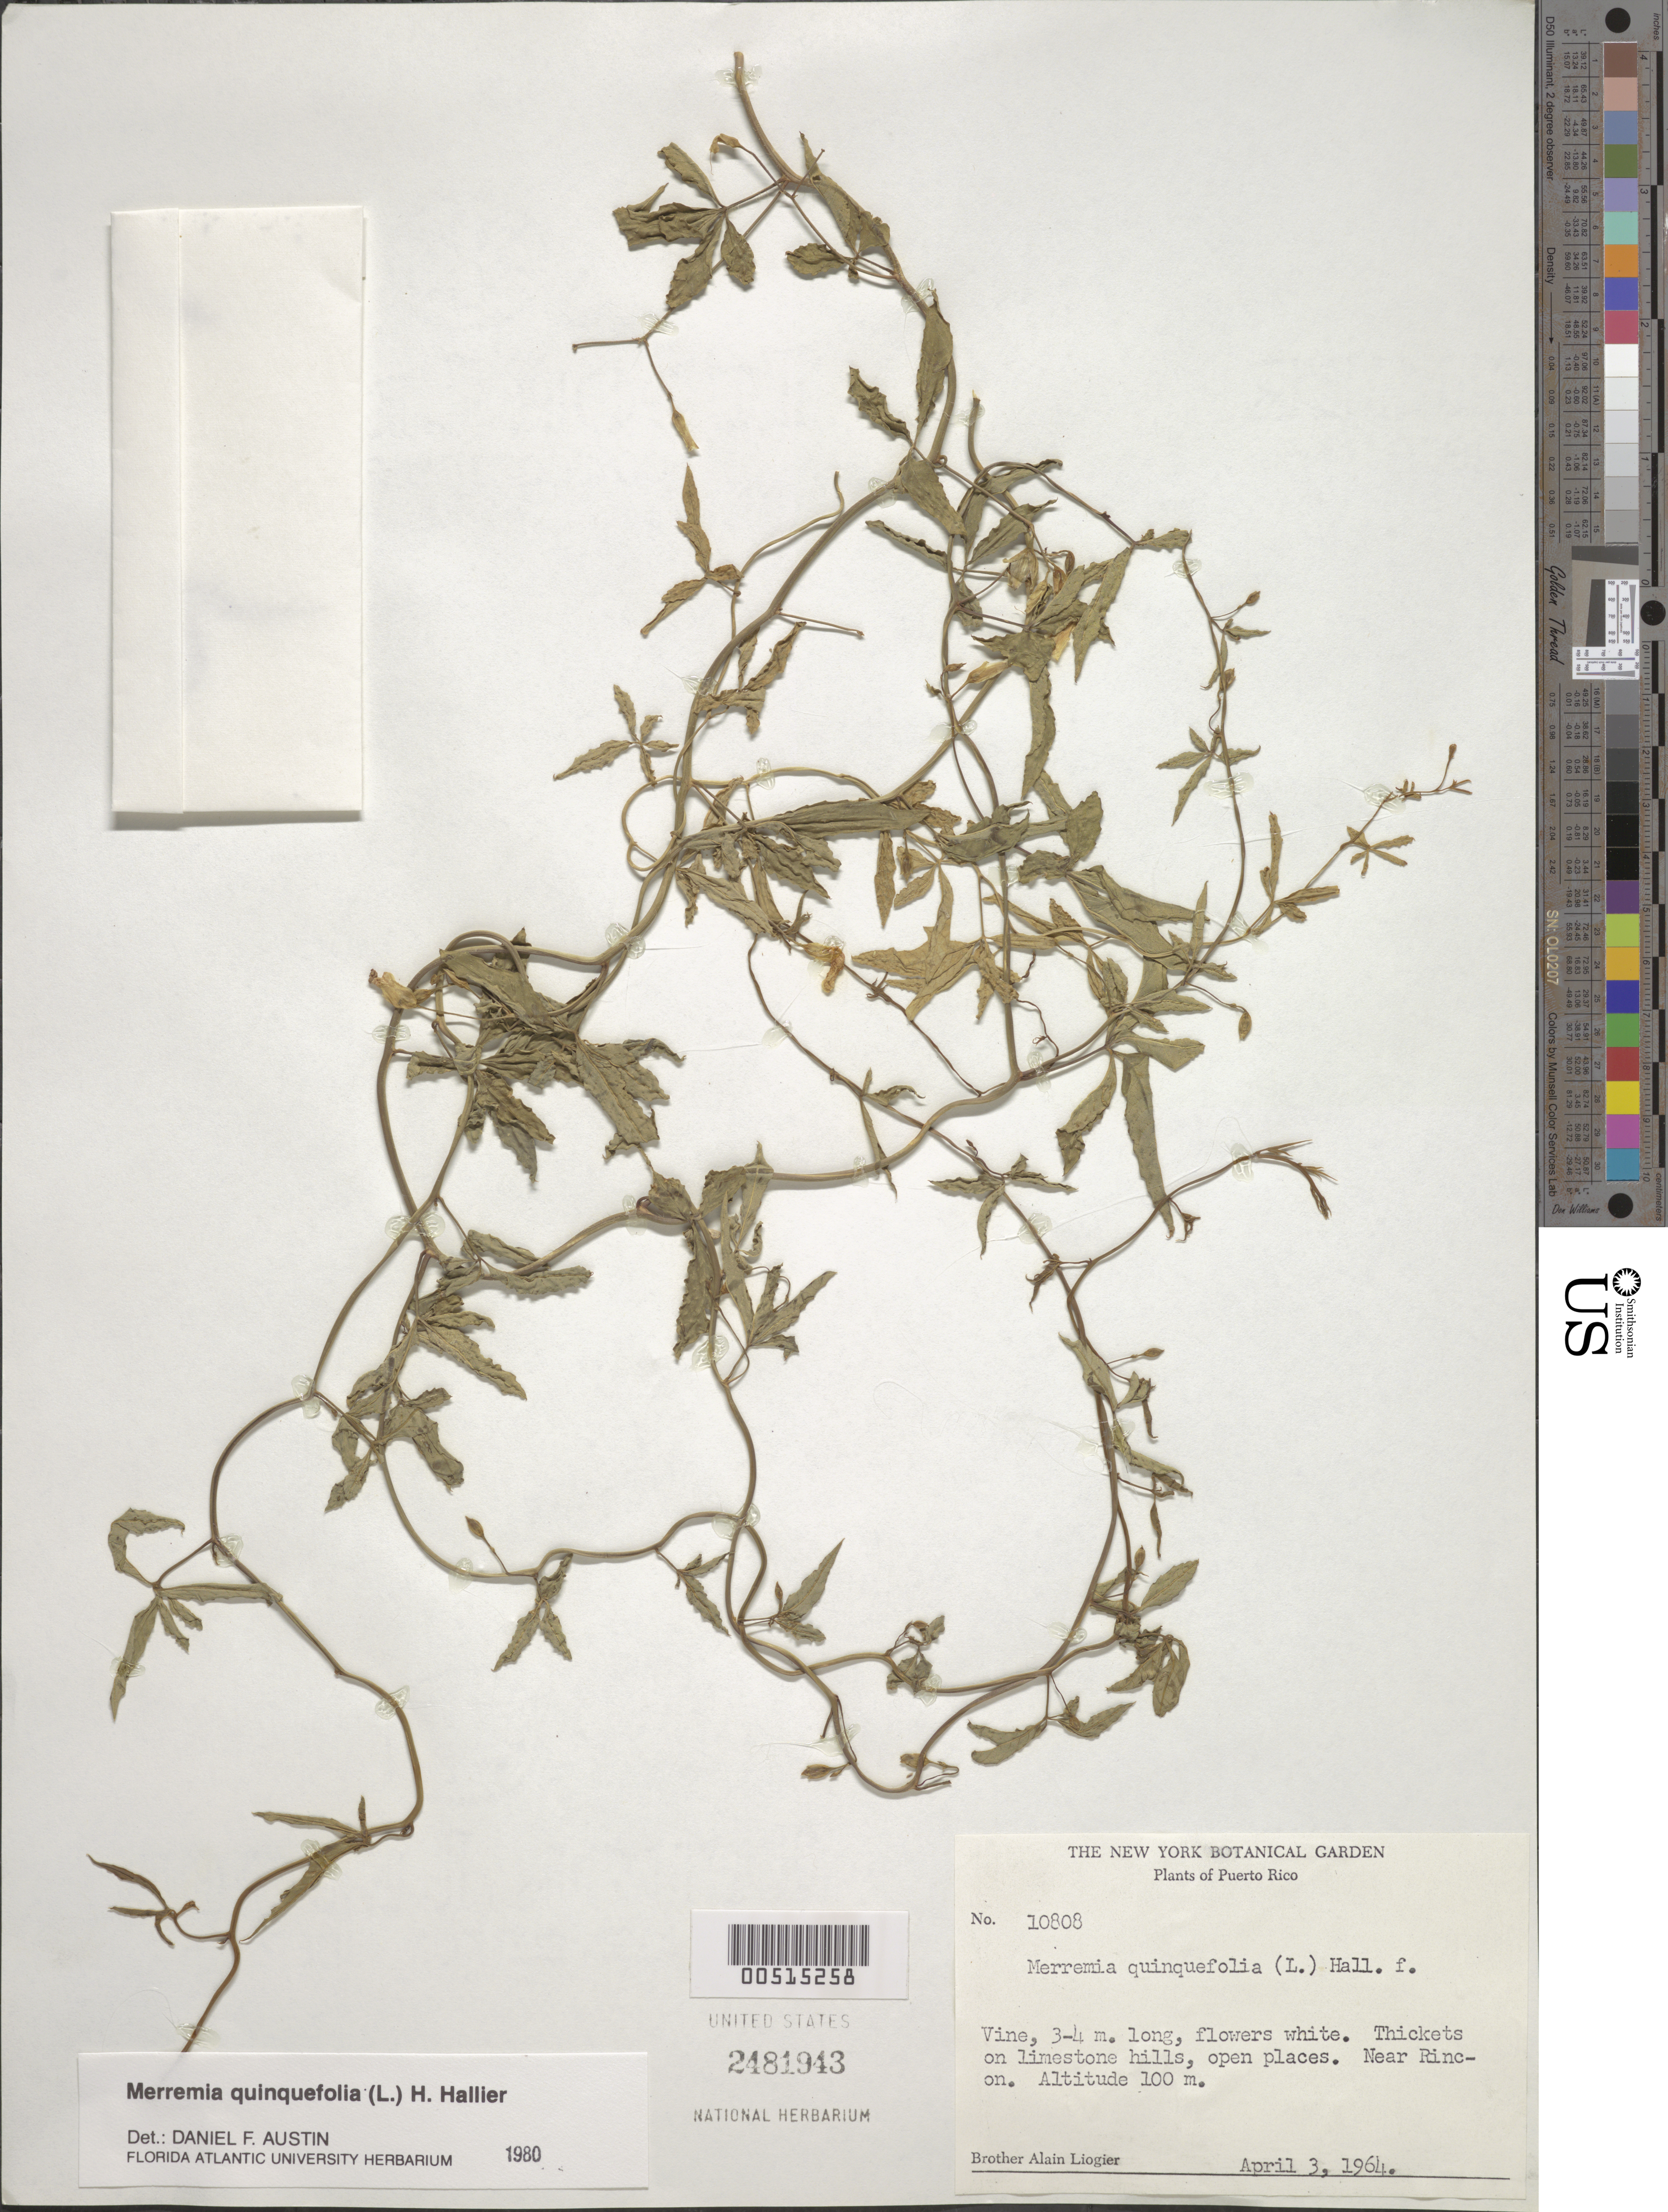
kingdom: Plantae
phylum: Tracheophyta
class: Magnoliopsida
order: Solanales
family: Convolvulaceae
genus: Distimake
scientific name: Distimake quinquefolius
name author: (L.) A. R. Simões & Staples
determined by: Strong, Mark T., (BOT), Smithsonian Institution - National Museum of Natural History (UNITED STATES)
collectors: A. H. Liogier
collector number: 10808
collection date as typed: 03 Apr 1964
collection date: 1964-04-03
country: Puerto Rico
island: Greater Antilles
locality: Rincon. Thickets on limestone hills, open places.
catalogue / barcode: US 2481943